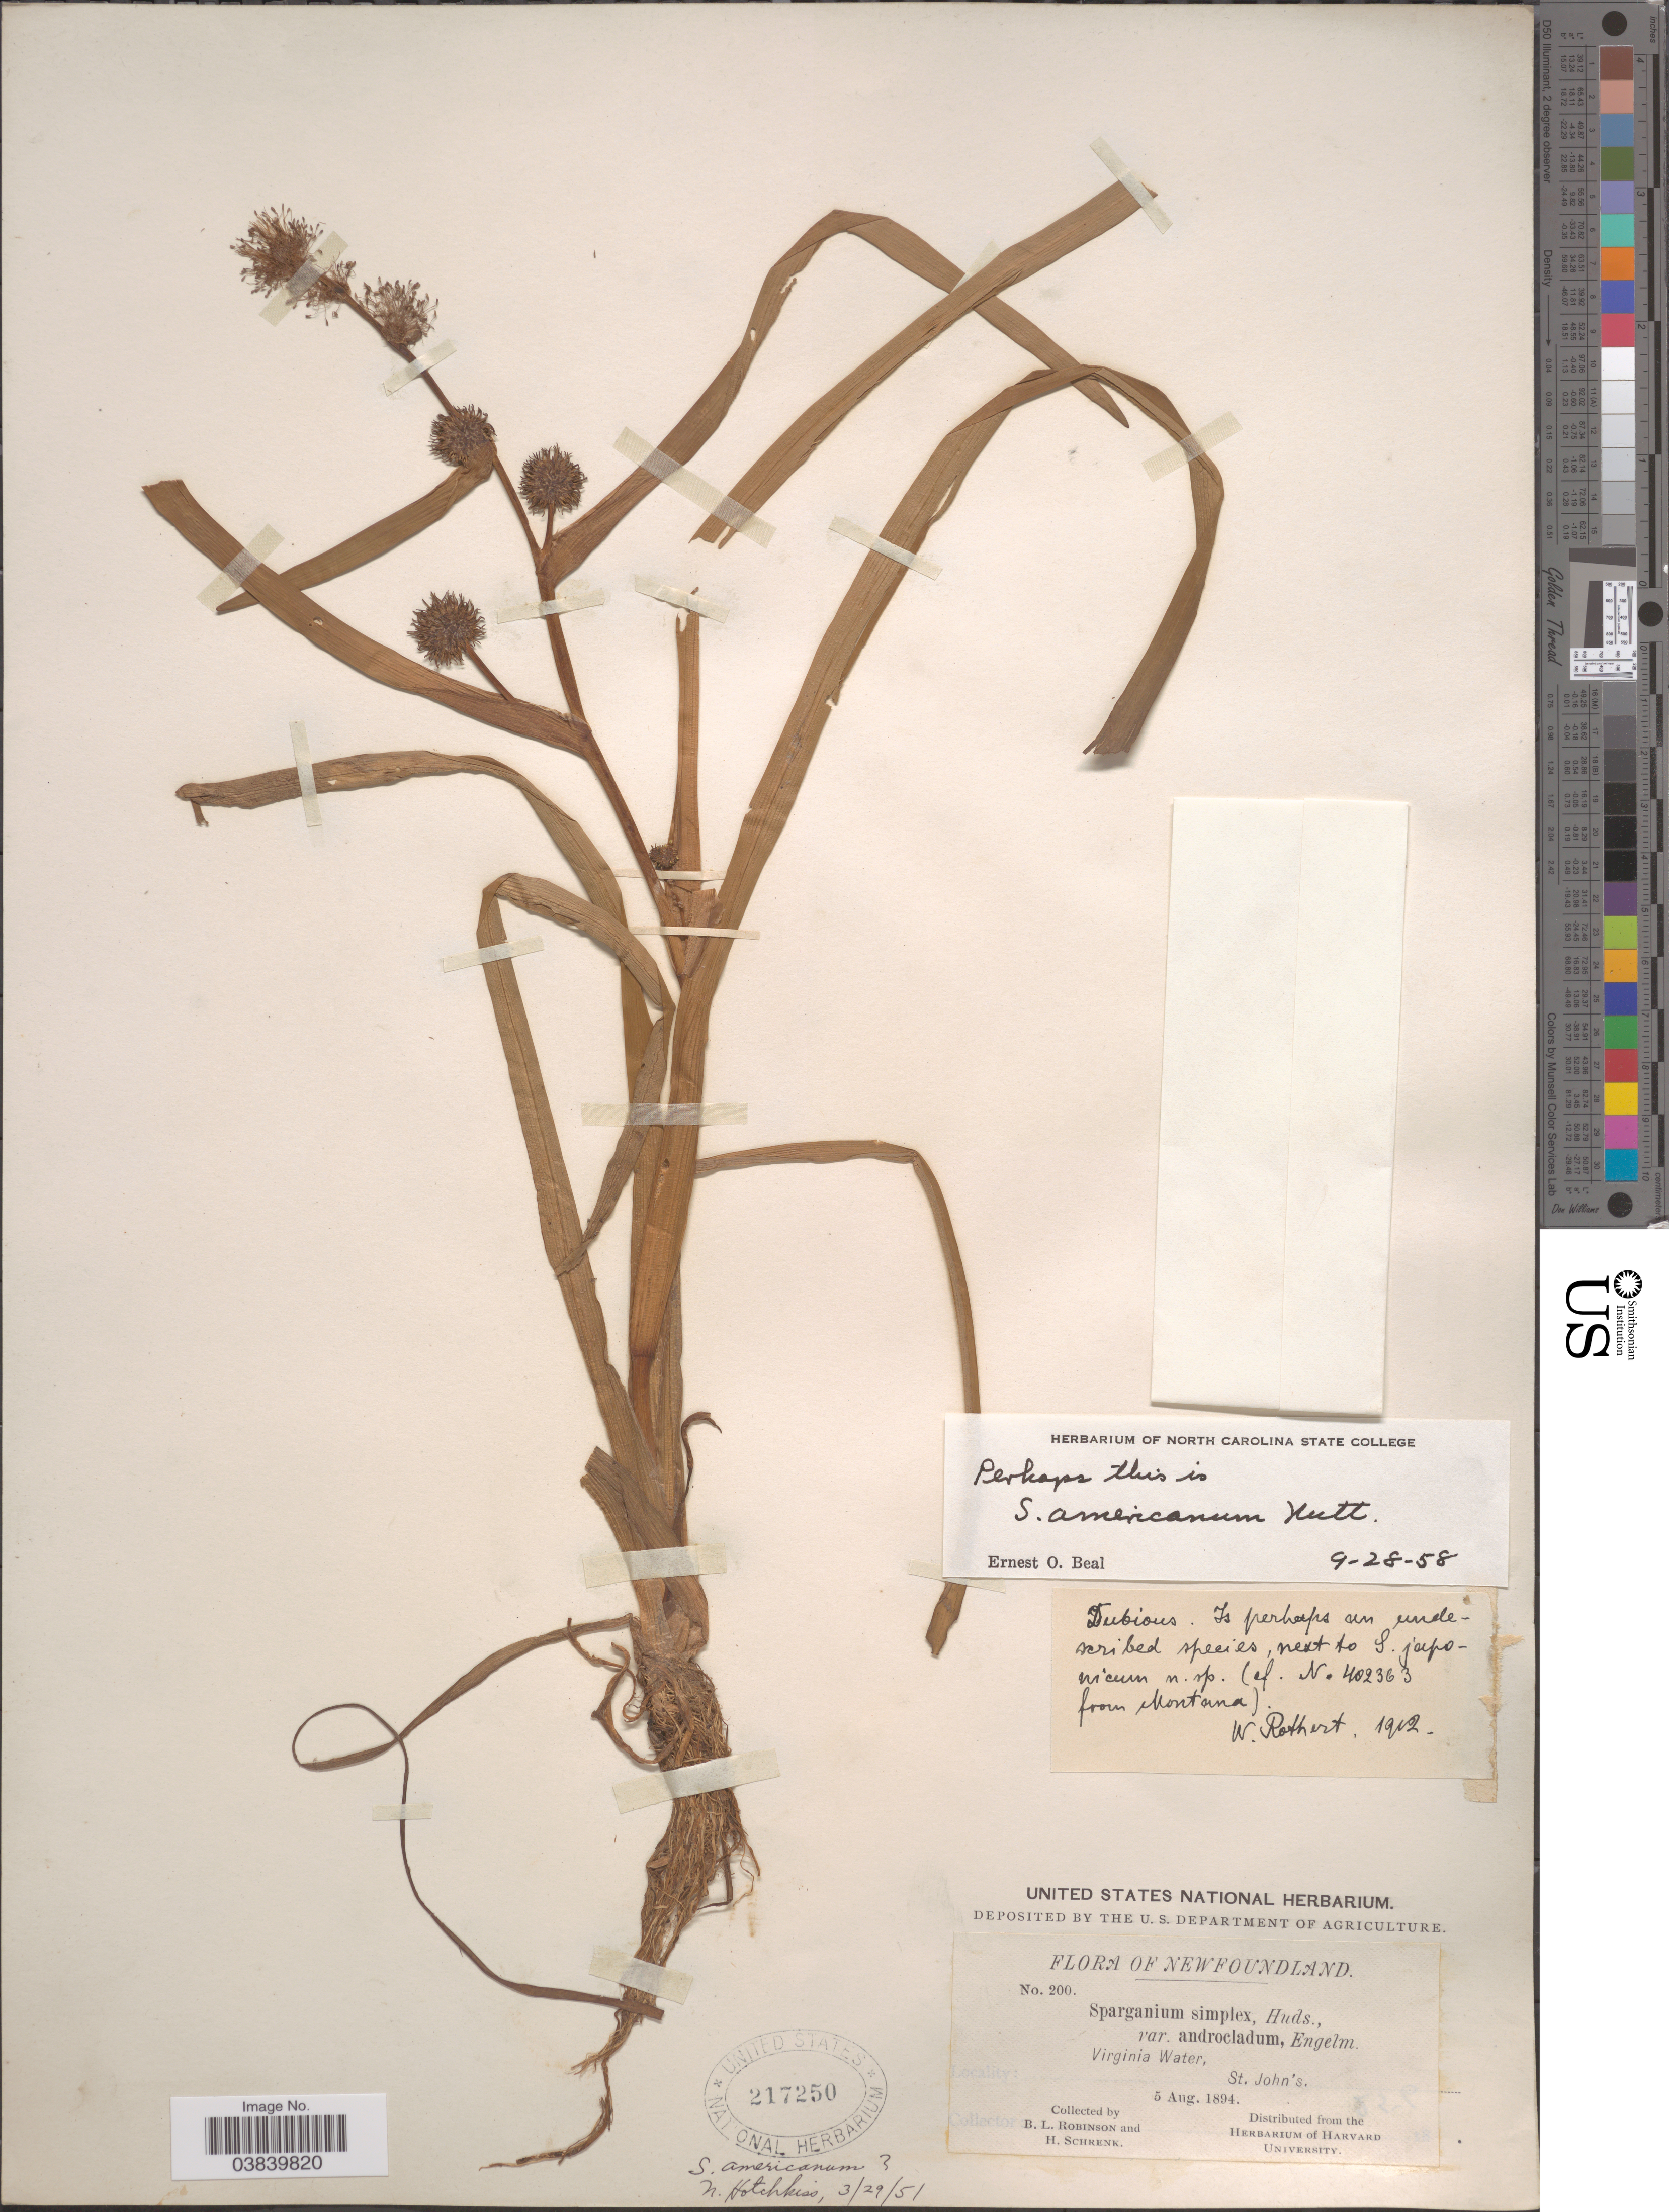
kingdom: Plantae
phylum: Tracheophyta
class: Liliopsida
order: Poales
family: Typhaceae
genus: Sparganium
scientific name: Sparganium americanum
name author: Nutt.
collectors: B. L. Robinson & H. Schrenk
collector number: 200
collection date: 1894-08-05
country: Canada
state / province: Newfoundland and Labrador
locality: Virginia Water, St. John's.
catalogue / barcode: US 217250